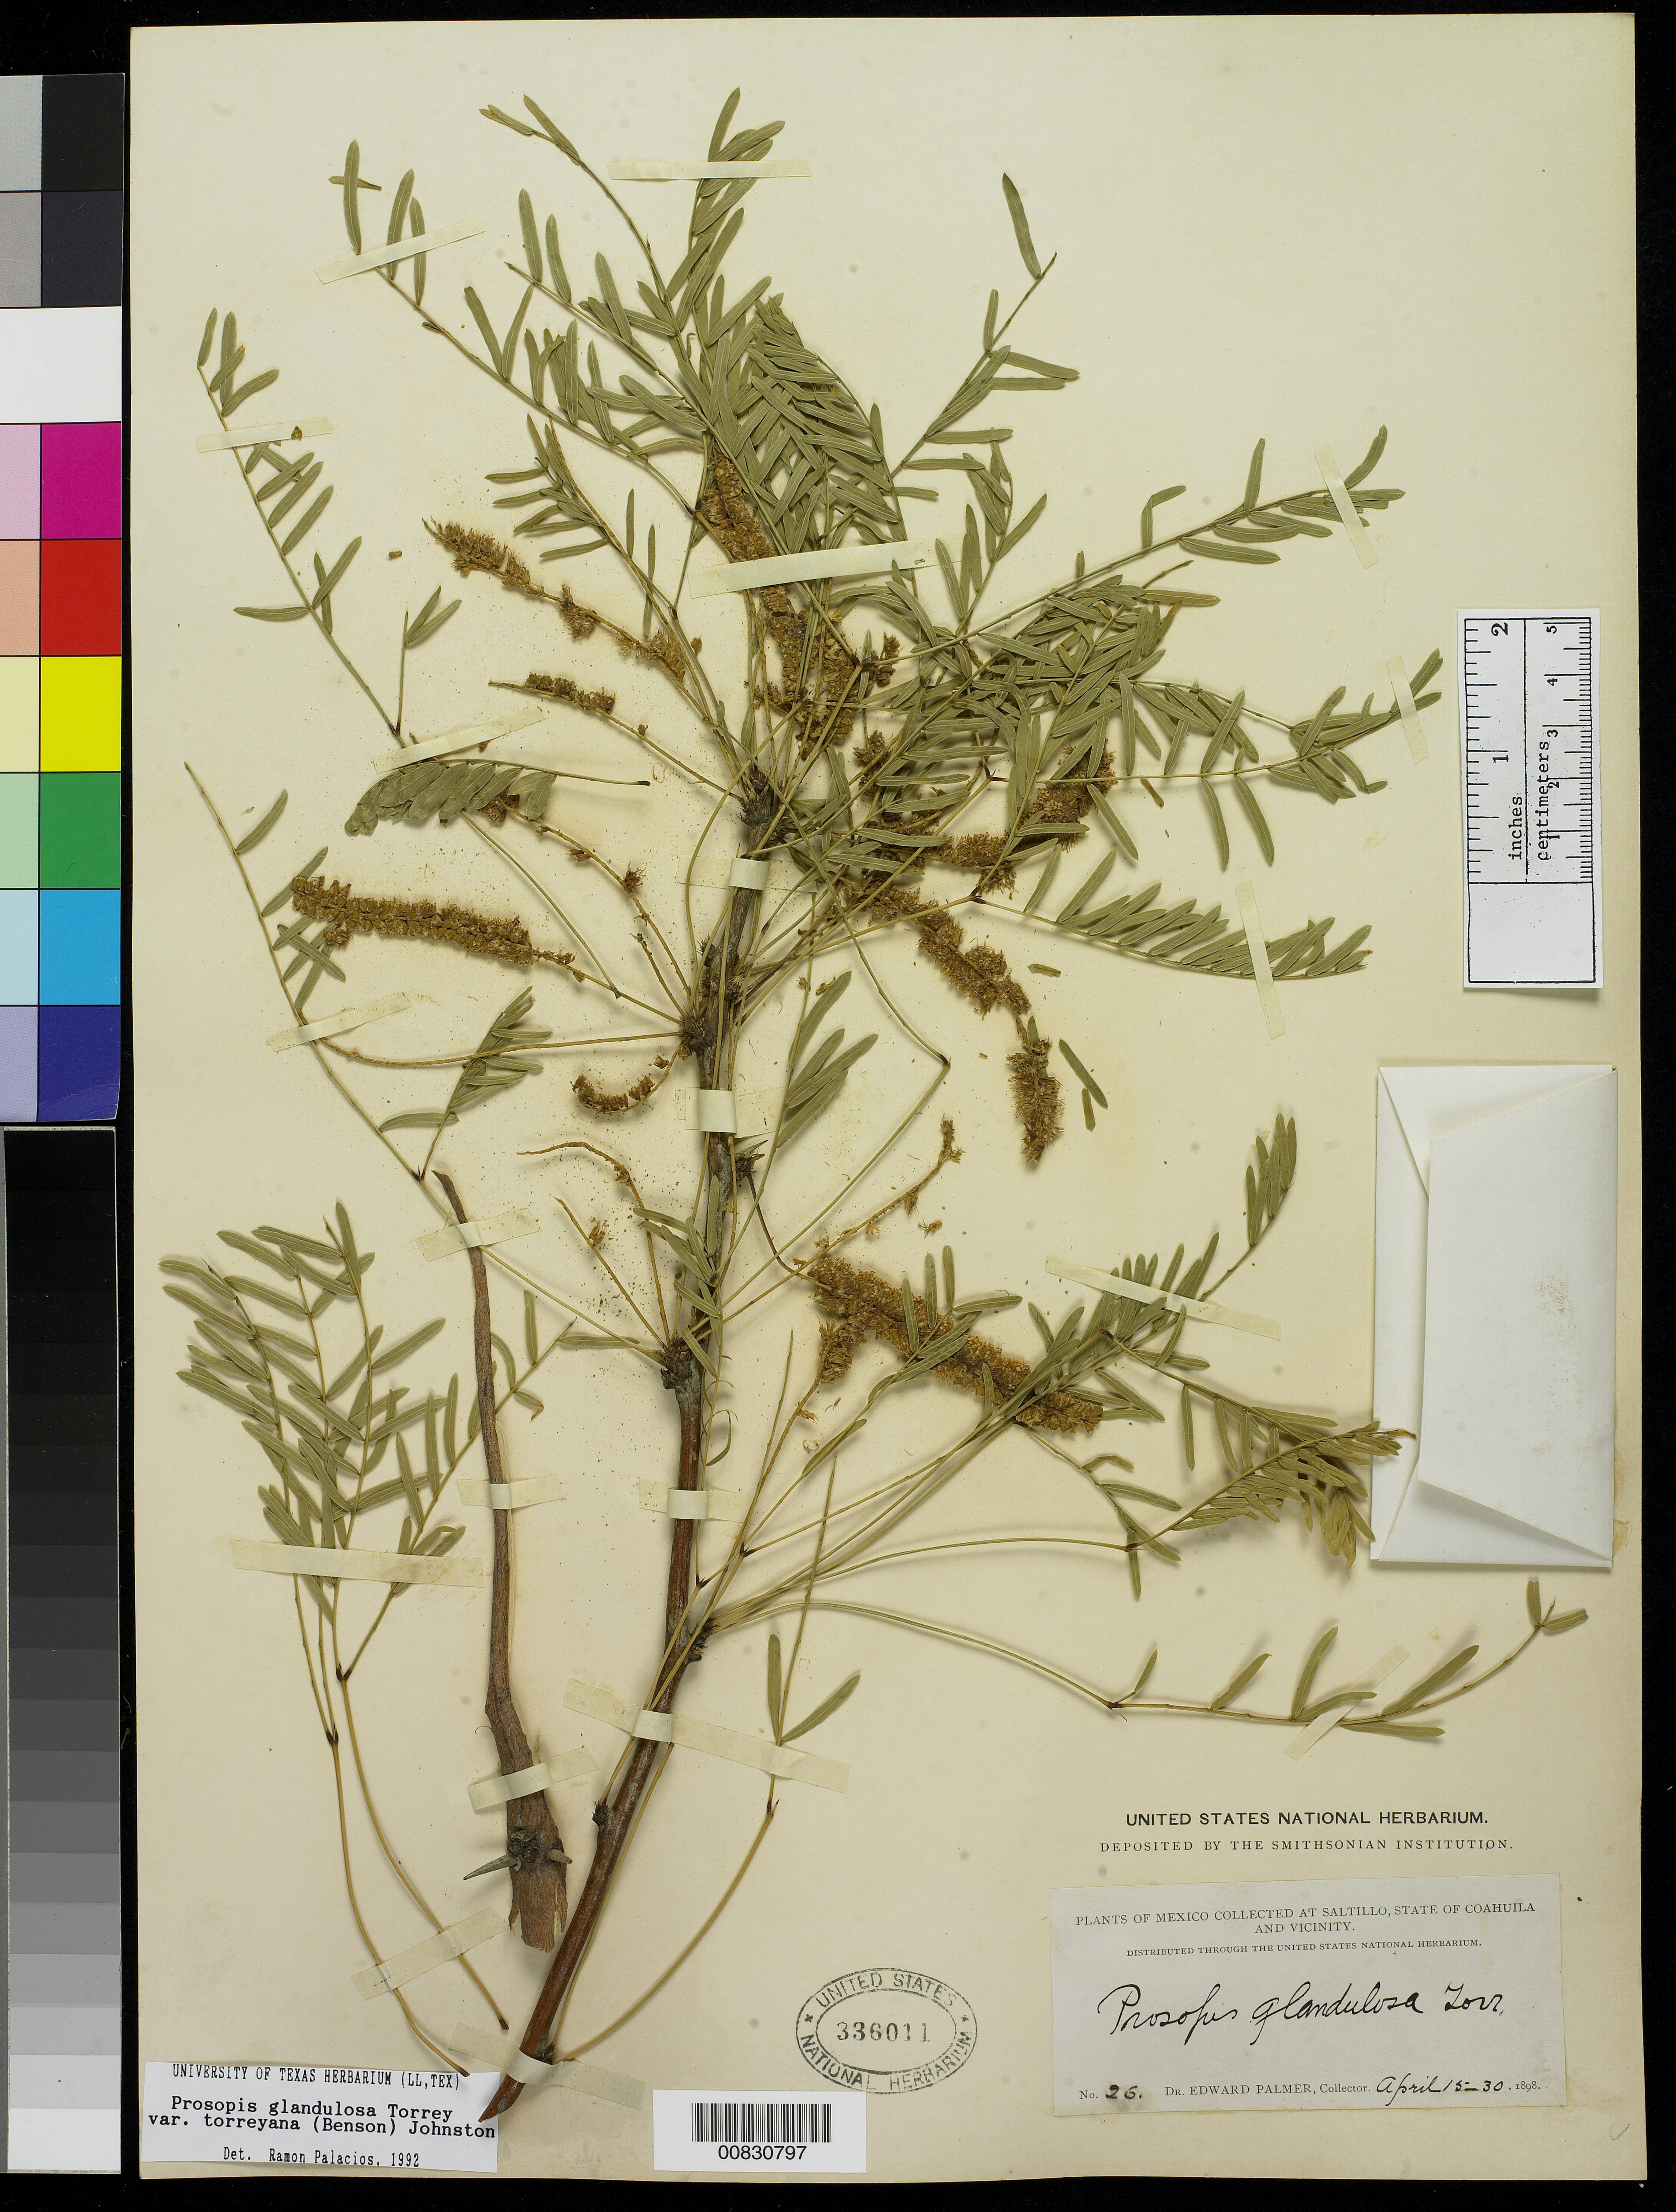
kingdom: Plantae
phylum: Tracheophyta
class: Magnoliopsida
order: Fabales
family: Fabaceae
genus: Neltuma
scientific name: Neltuma odorata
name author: (Torr. & Frém.) C. E. Hughes & G.P. Lewis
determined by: Strong, Mark T., (BOT), Smithsonian Institution - National Museum of Natural History (UNITED STATES)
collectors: E. Palmer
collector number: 26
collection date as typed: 15 Apr 1898 to 30 Apr 1898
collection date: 1898-04-15/1898-04-30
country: Mexico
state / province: Coahuila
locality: Saltillo, Coahuila and vicinity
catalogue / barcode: US 336011